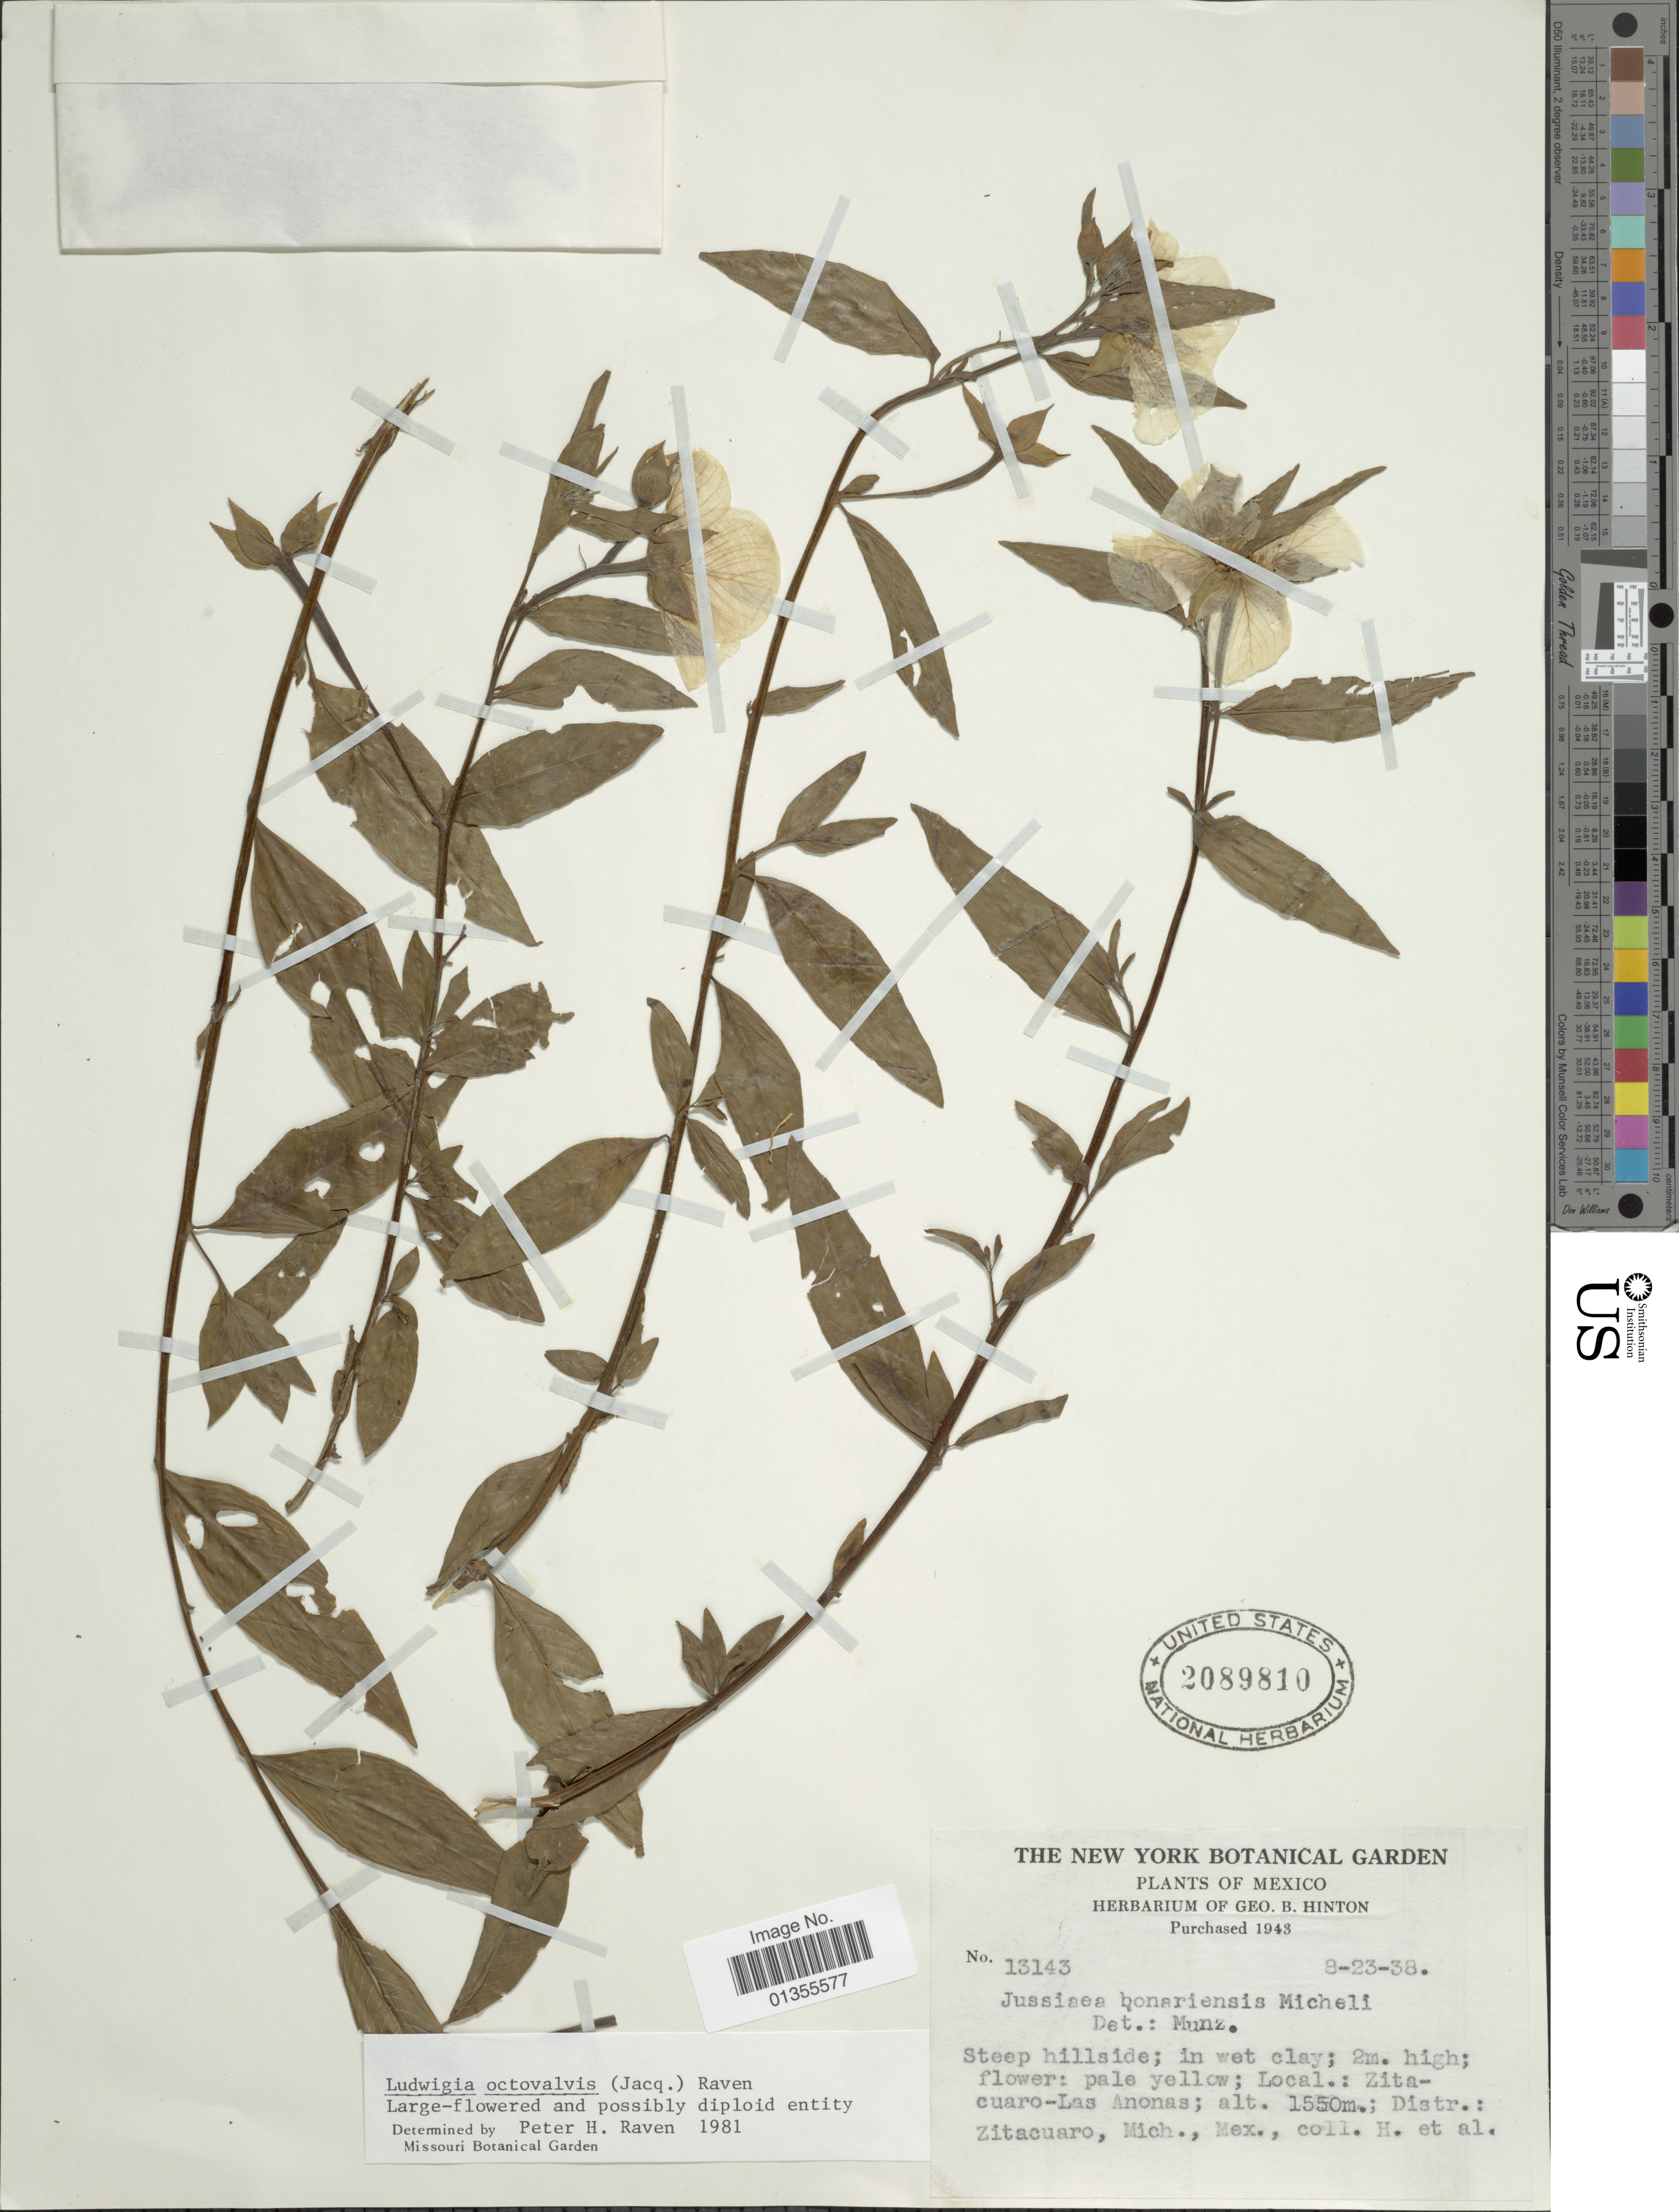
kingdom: Plantae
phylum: Tracheophyta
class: Magnoliopsida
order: Myrtales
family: Onagraceae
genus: Ludwigia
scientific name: Ludwigia octovalvis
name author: (Jacq.) P.H. Raven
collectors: G. B. Hinton & et al.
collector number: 13143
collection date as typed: Transcribed d/m/y: 23/8/38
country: Mexico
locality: Zitacuaro-Las Anonas.Distr.: Zitacuaro, Mich.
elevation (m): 1550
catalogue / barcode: US 2089810